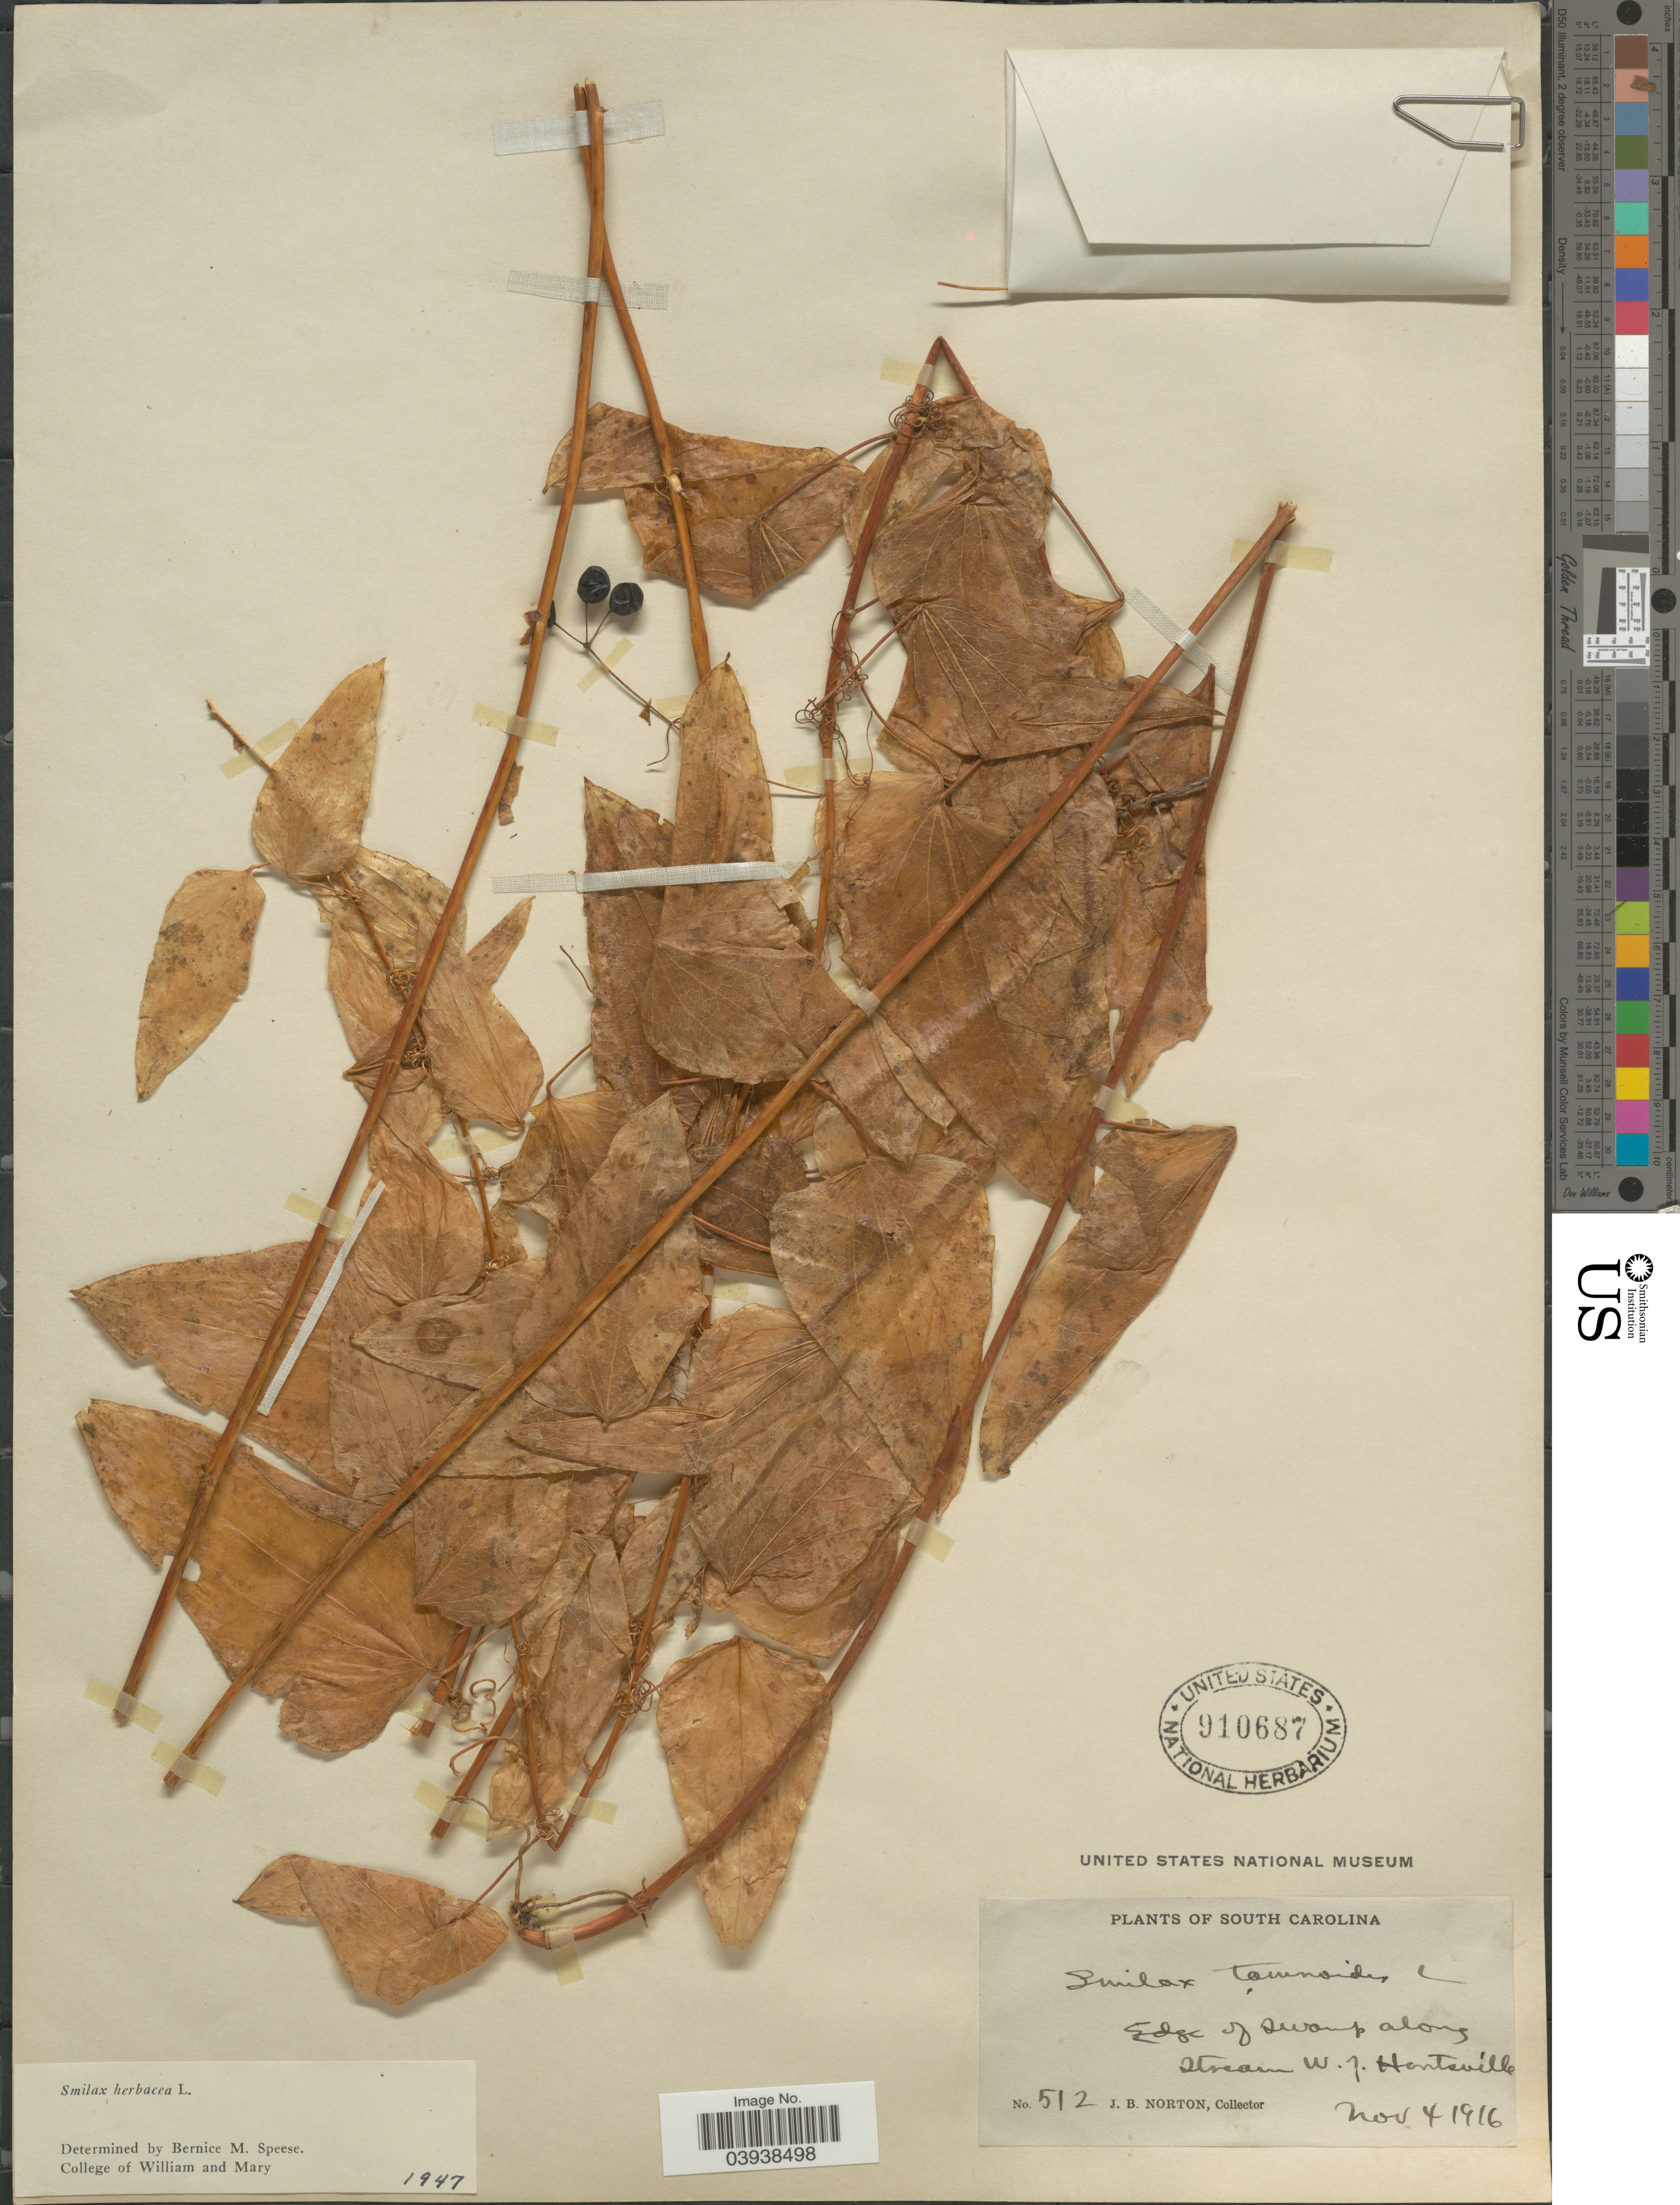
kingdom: Plantae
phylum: Tracheophyta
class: Liliopsida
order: Liliales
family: Smilacaceae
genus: Smilax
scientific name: Smilax herbacea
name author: L.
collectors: J. B. Norton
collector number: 512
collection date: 1916-11-04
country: United States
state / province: South Carolina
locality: Edge of swamp along stream W. of Hartsville.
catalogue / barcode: US 910687